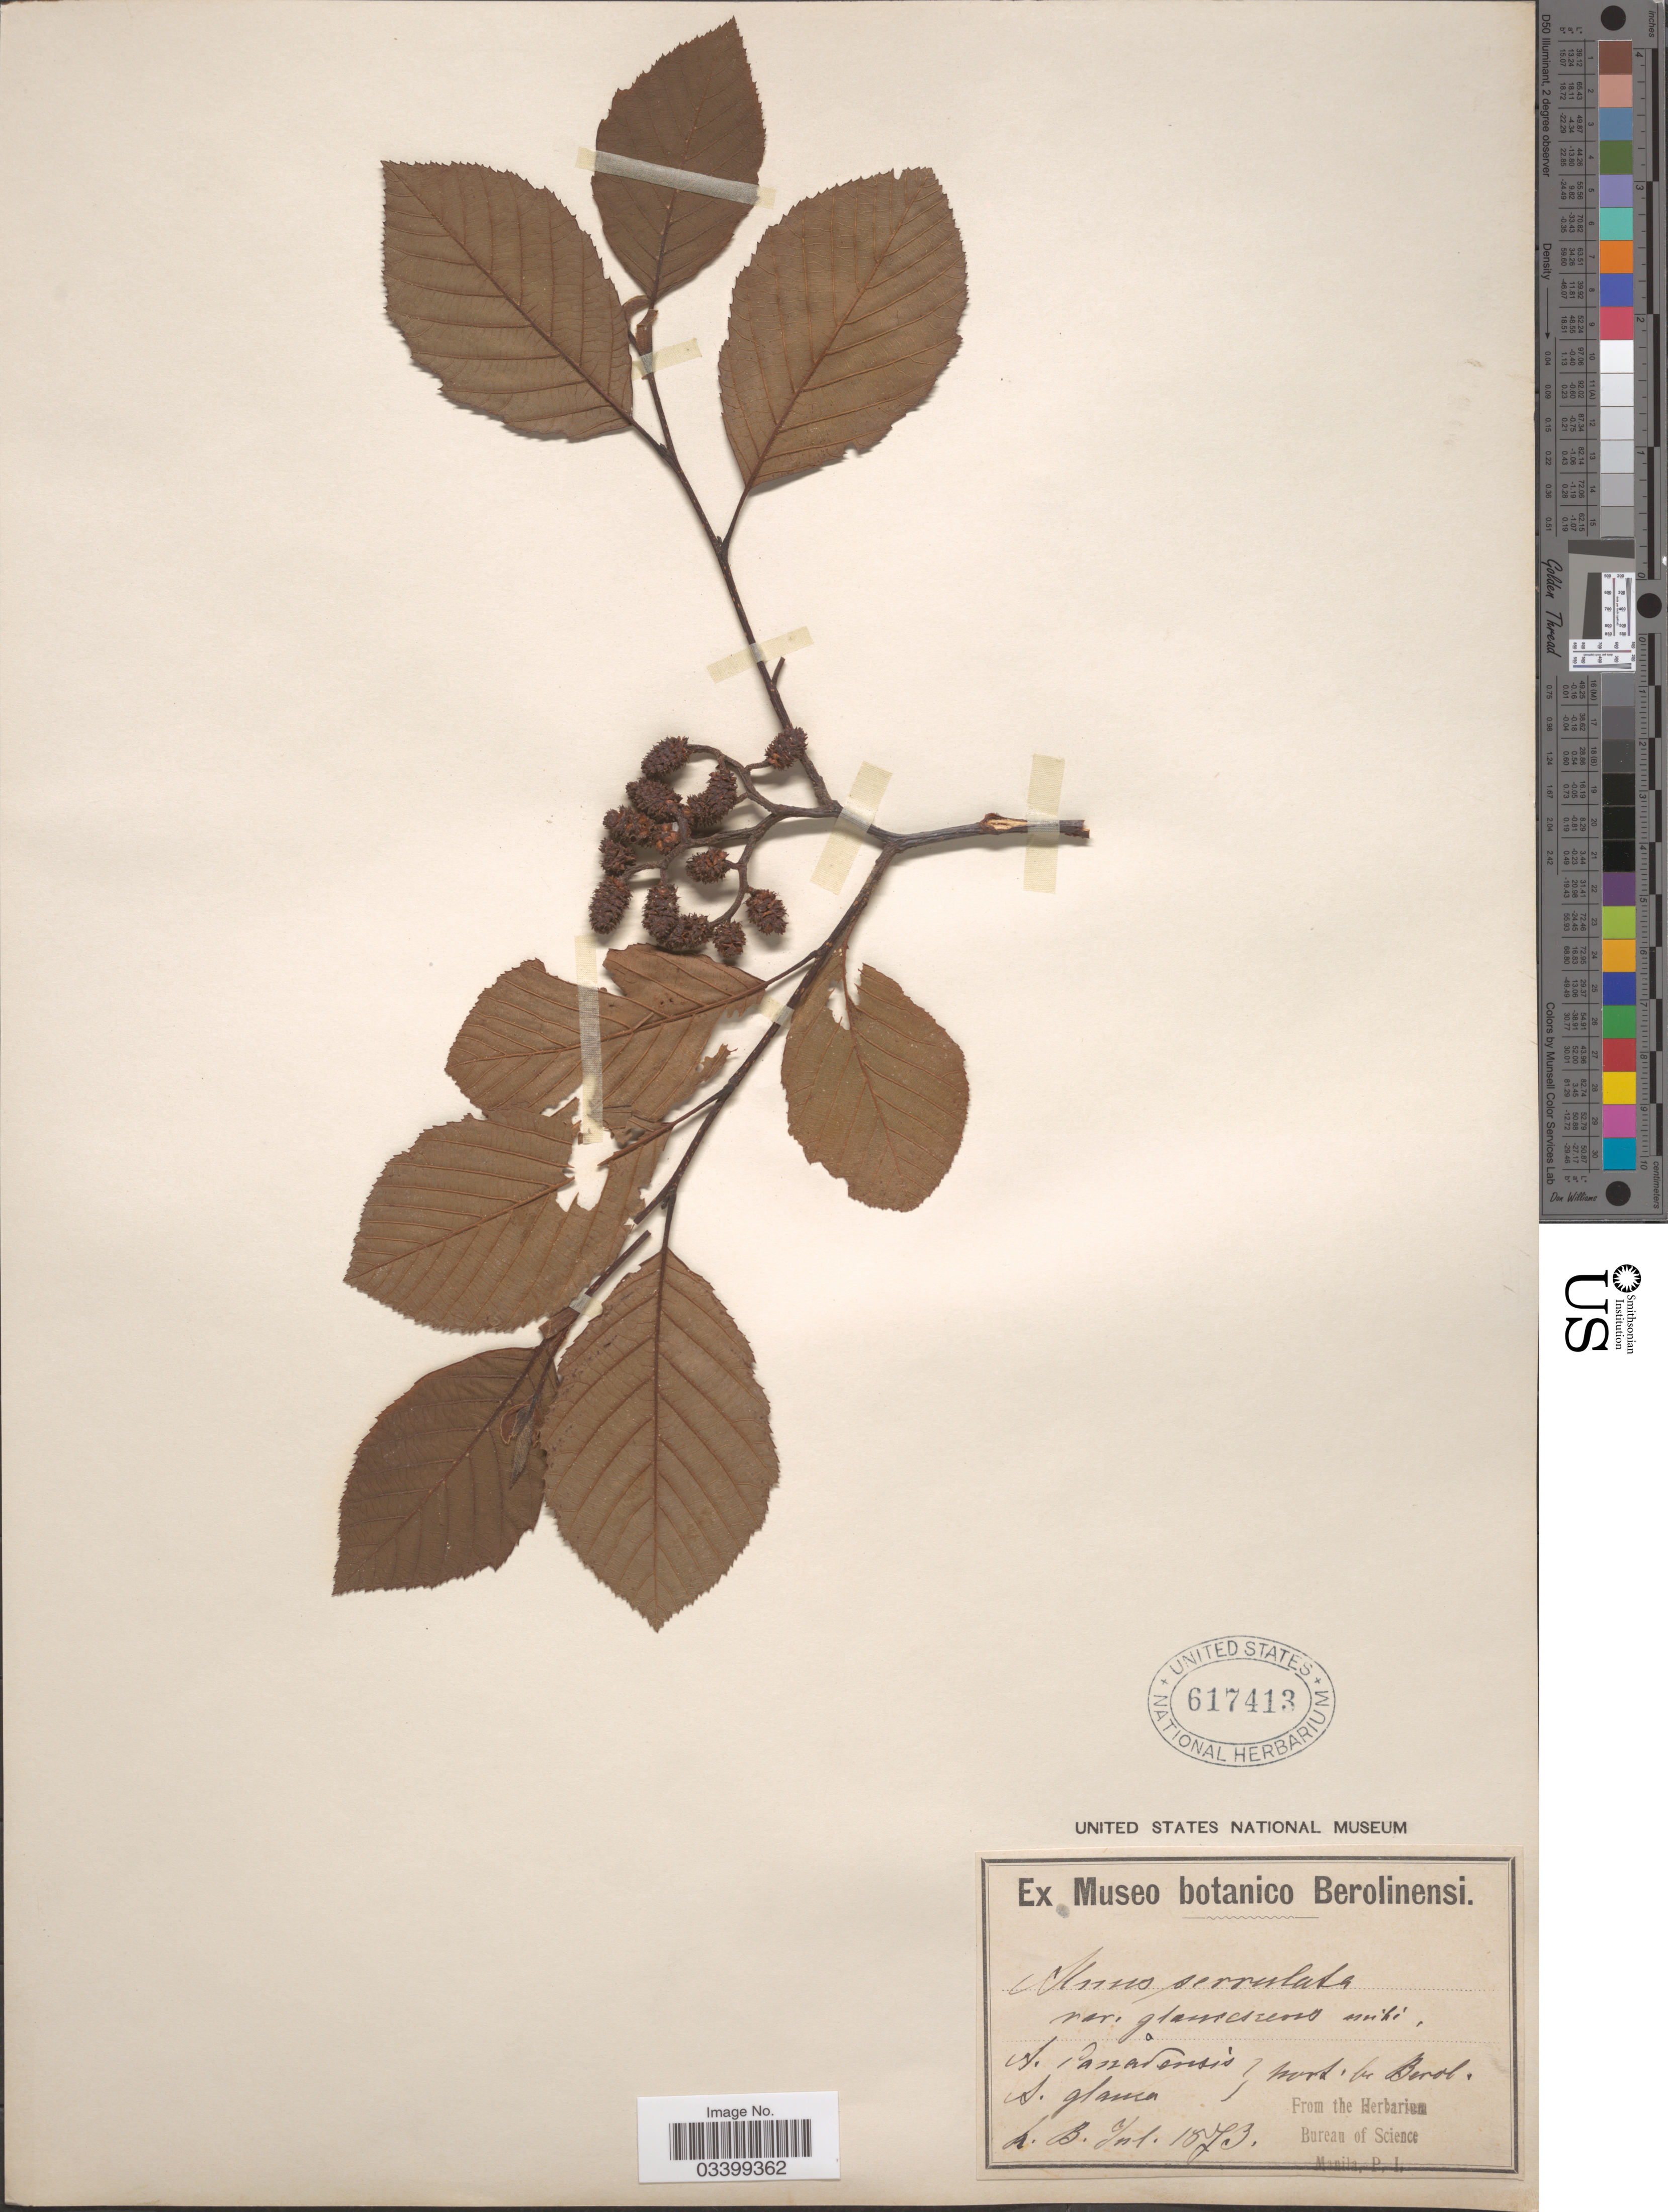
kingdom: Plantae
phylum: Tracheophyta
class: Magnoliopsida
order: Fagales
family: Betulaceae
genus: Alnus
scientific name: Alnus serrulata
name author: (Aiton) Willd.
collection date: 1873-07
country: Germany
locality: Hort. bei. [interpreted] Berol.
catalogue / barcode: US 617413